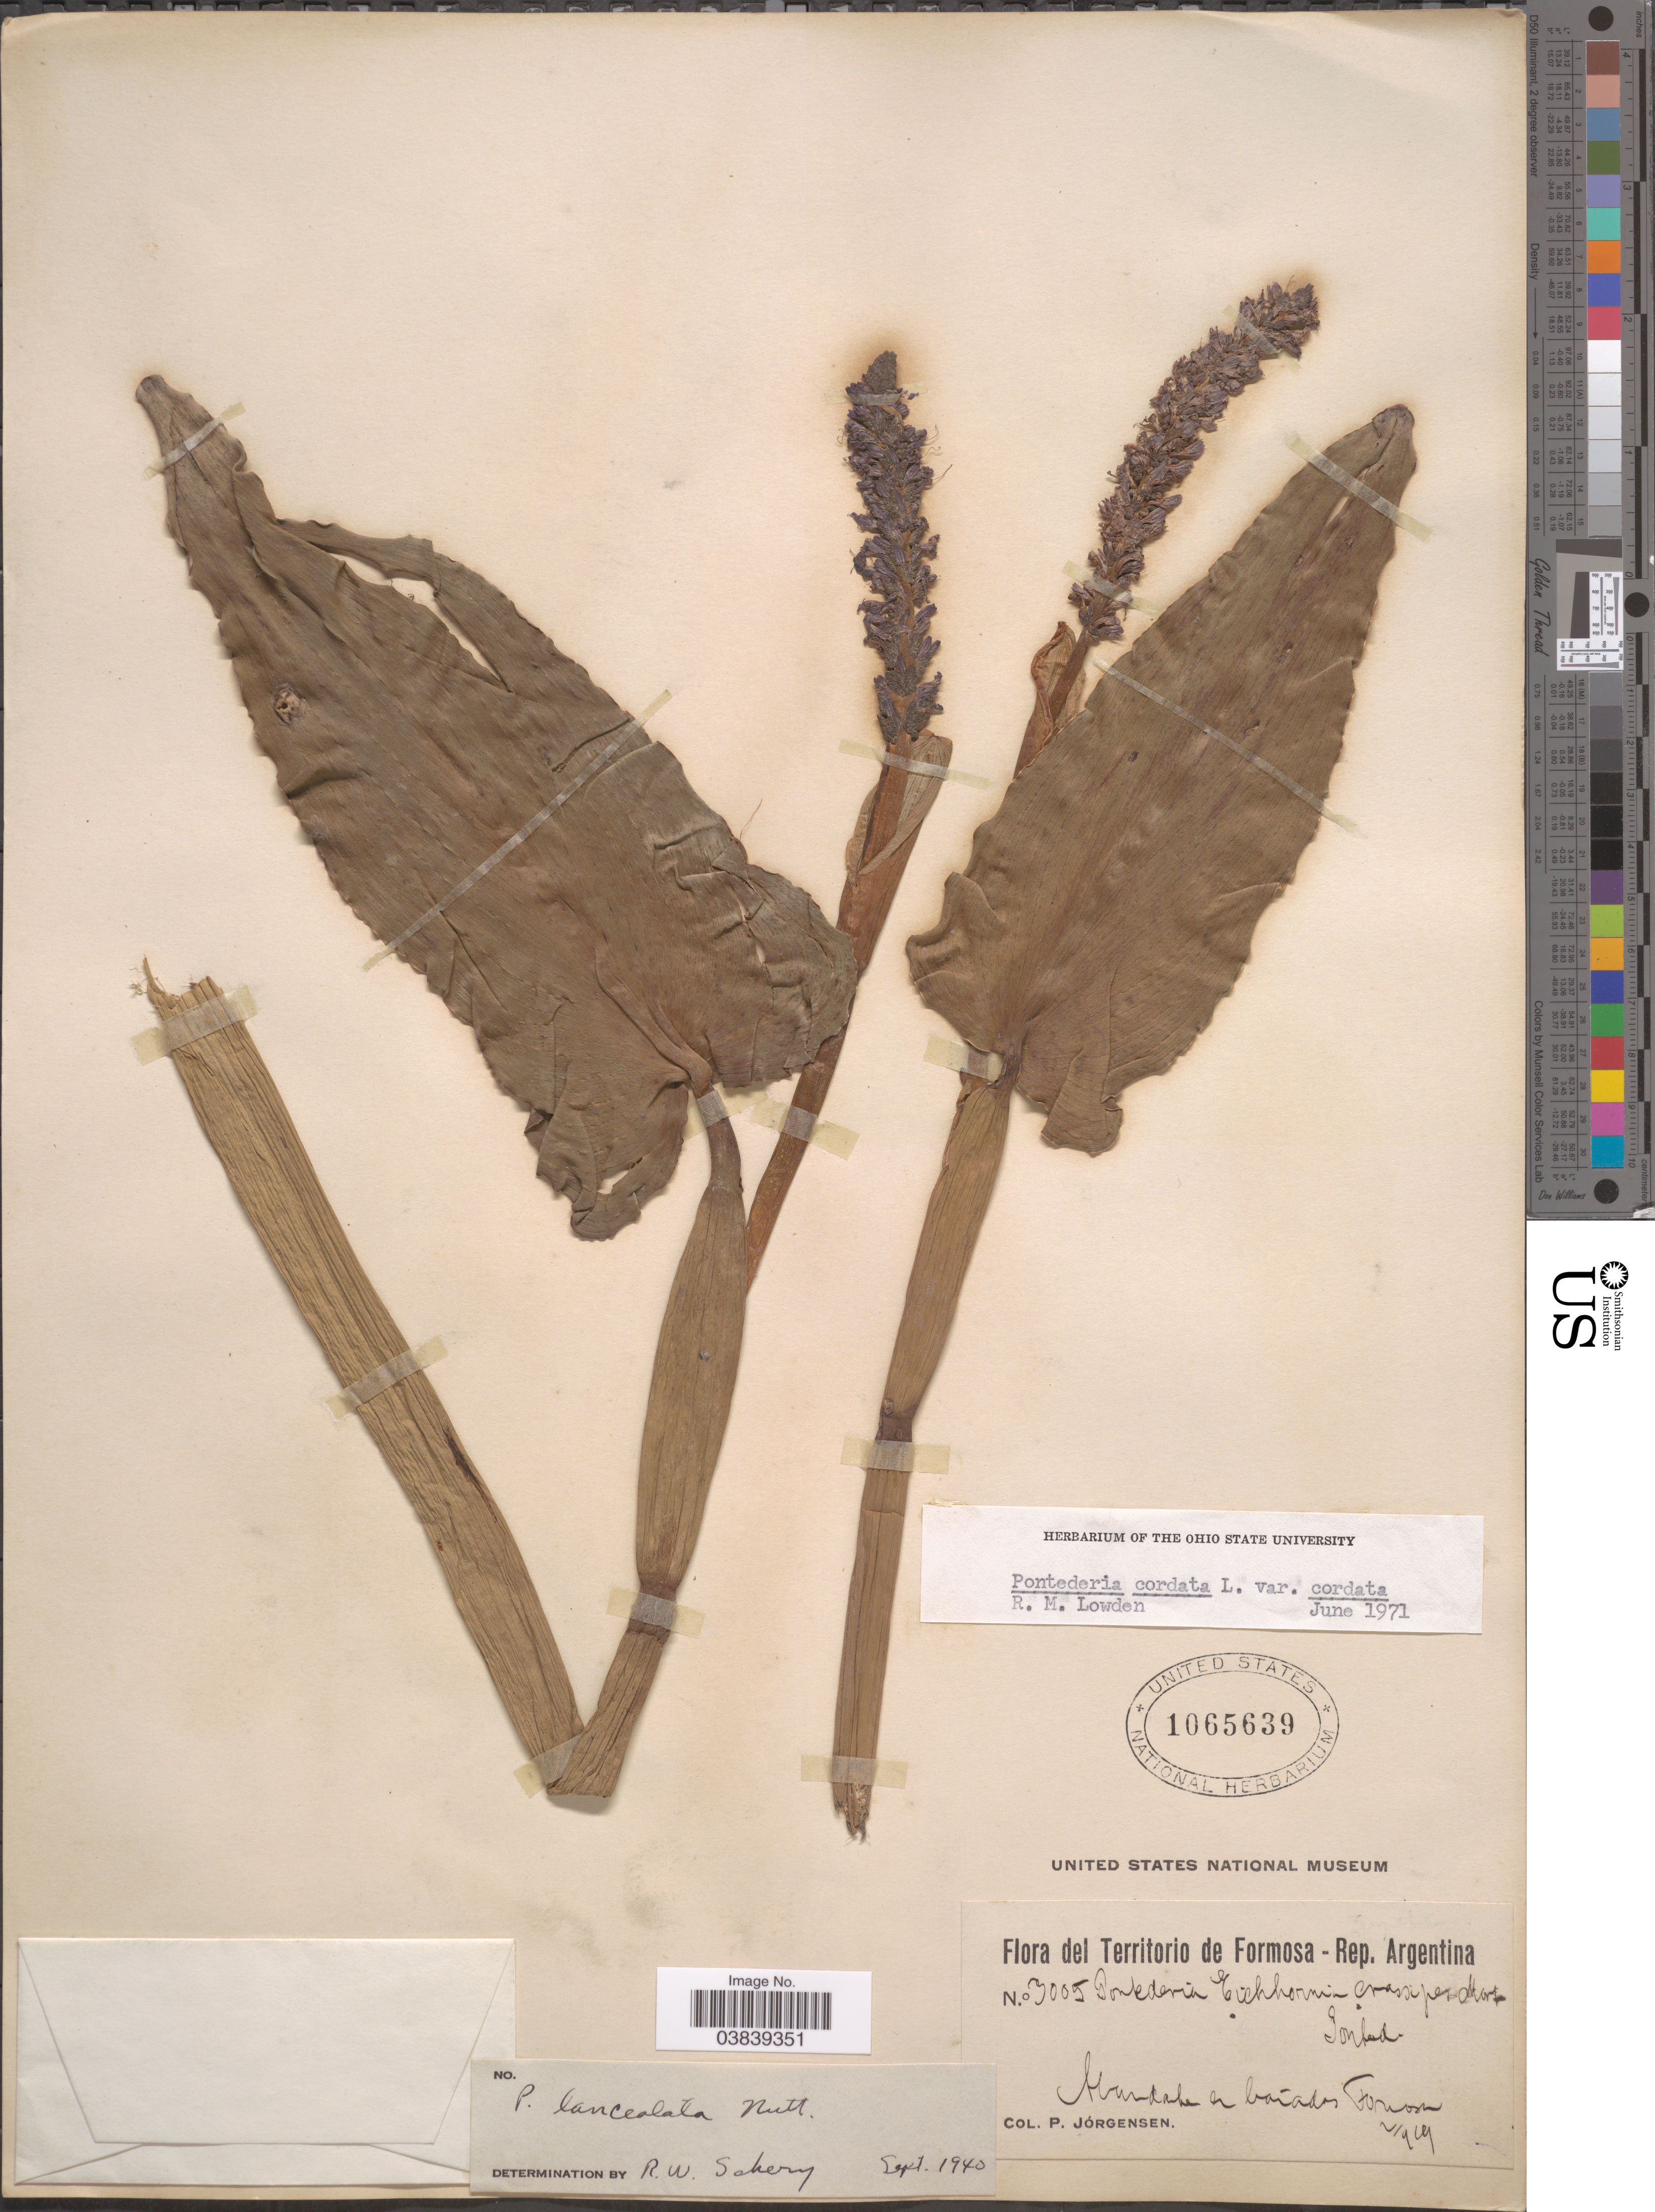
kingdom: Plantae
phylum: Tracheophyta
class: Liliopsida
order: Commelinales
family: Pontederiaceae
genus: Pontederia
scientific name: Pontederia cordata var. cordata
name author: L.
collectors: P. Jörgensen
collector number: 3005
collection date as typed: Transcribed d/m/y: 2/9/19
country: Argentina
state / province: Formosa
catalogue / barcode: US 1065639